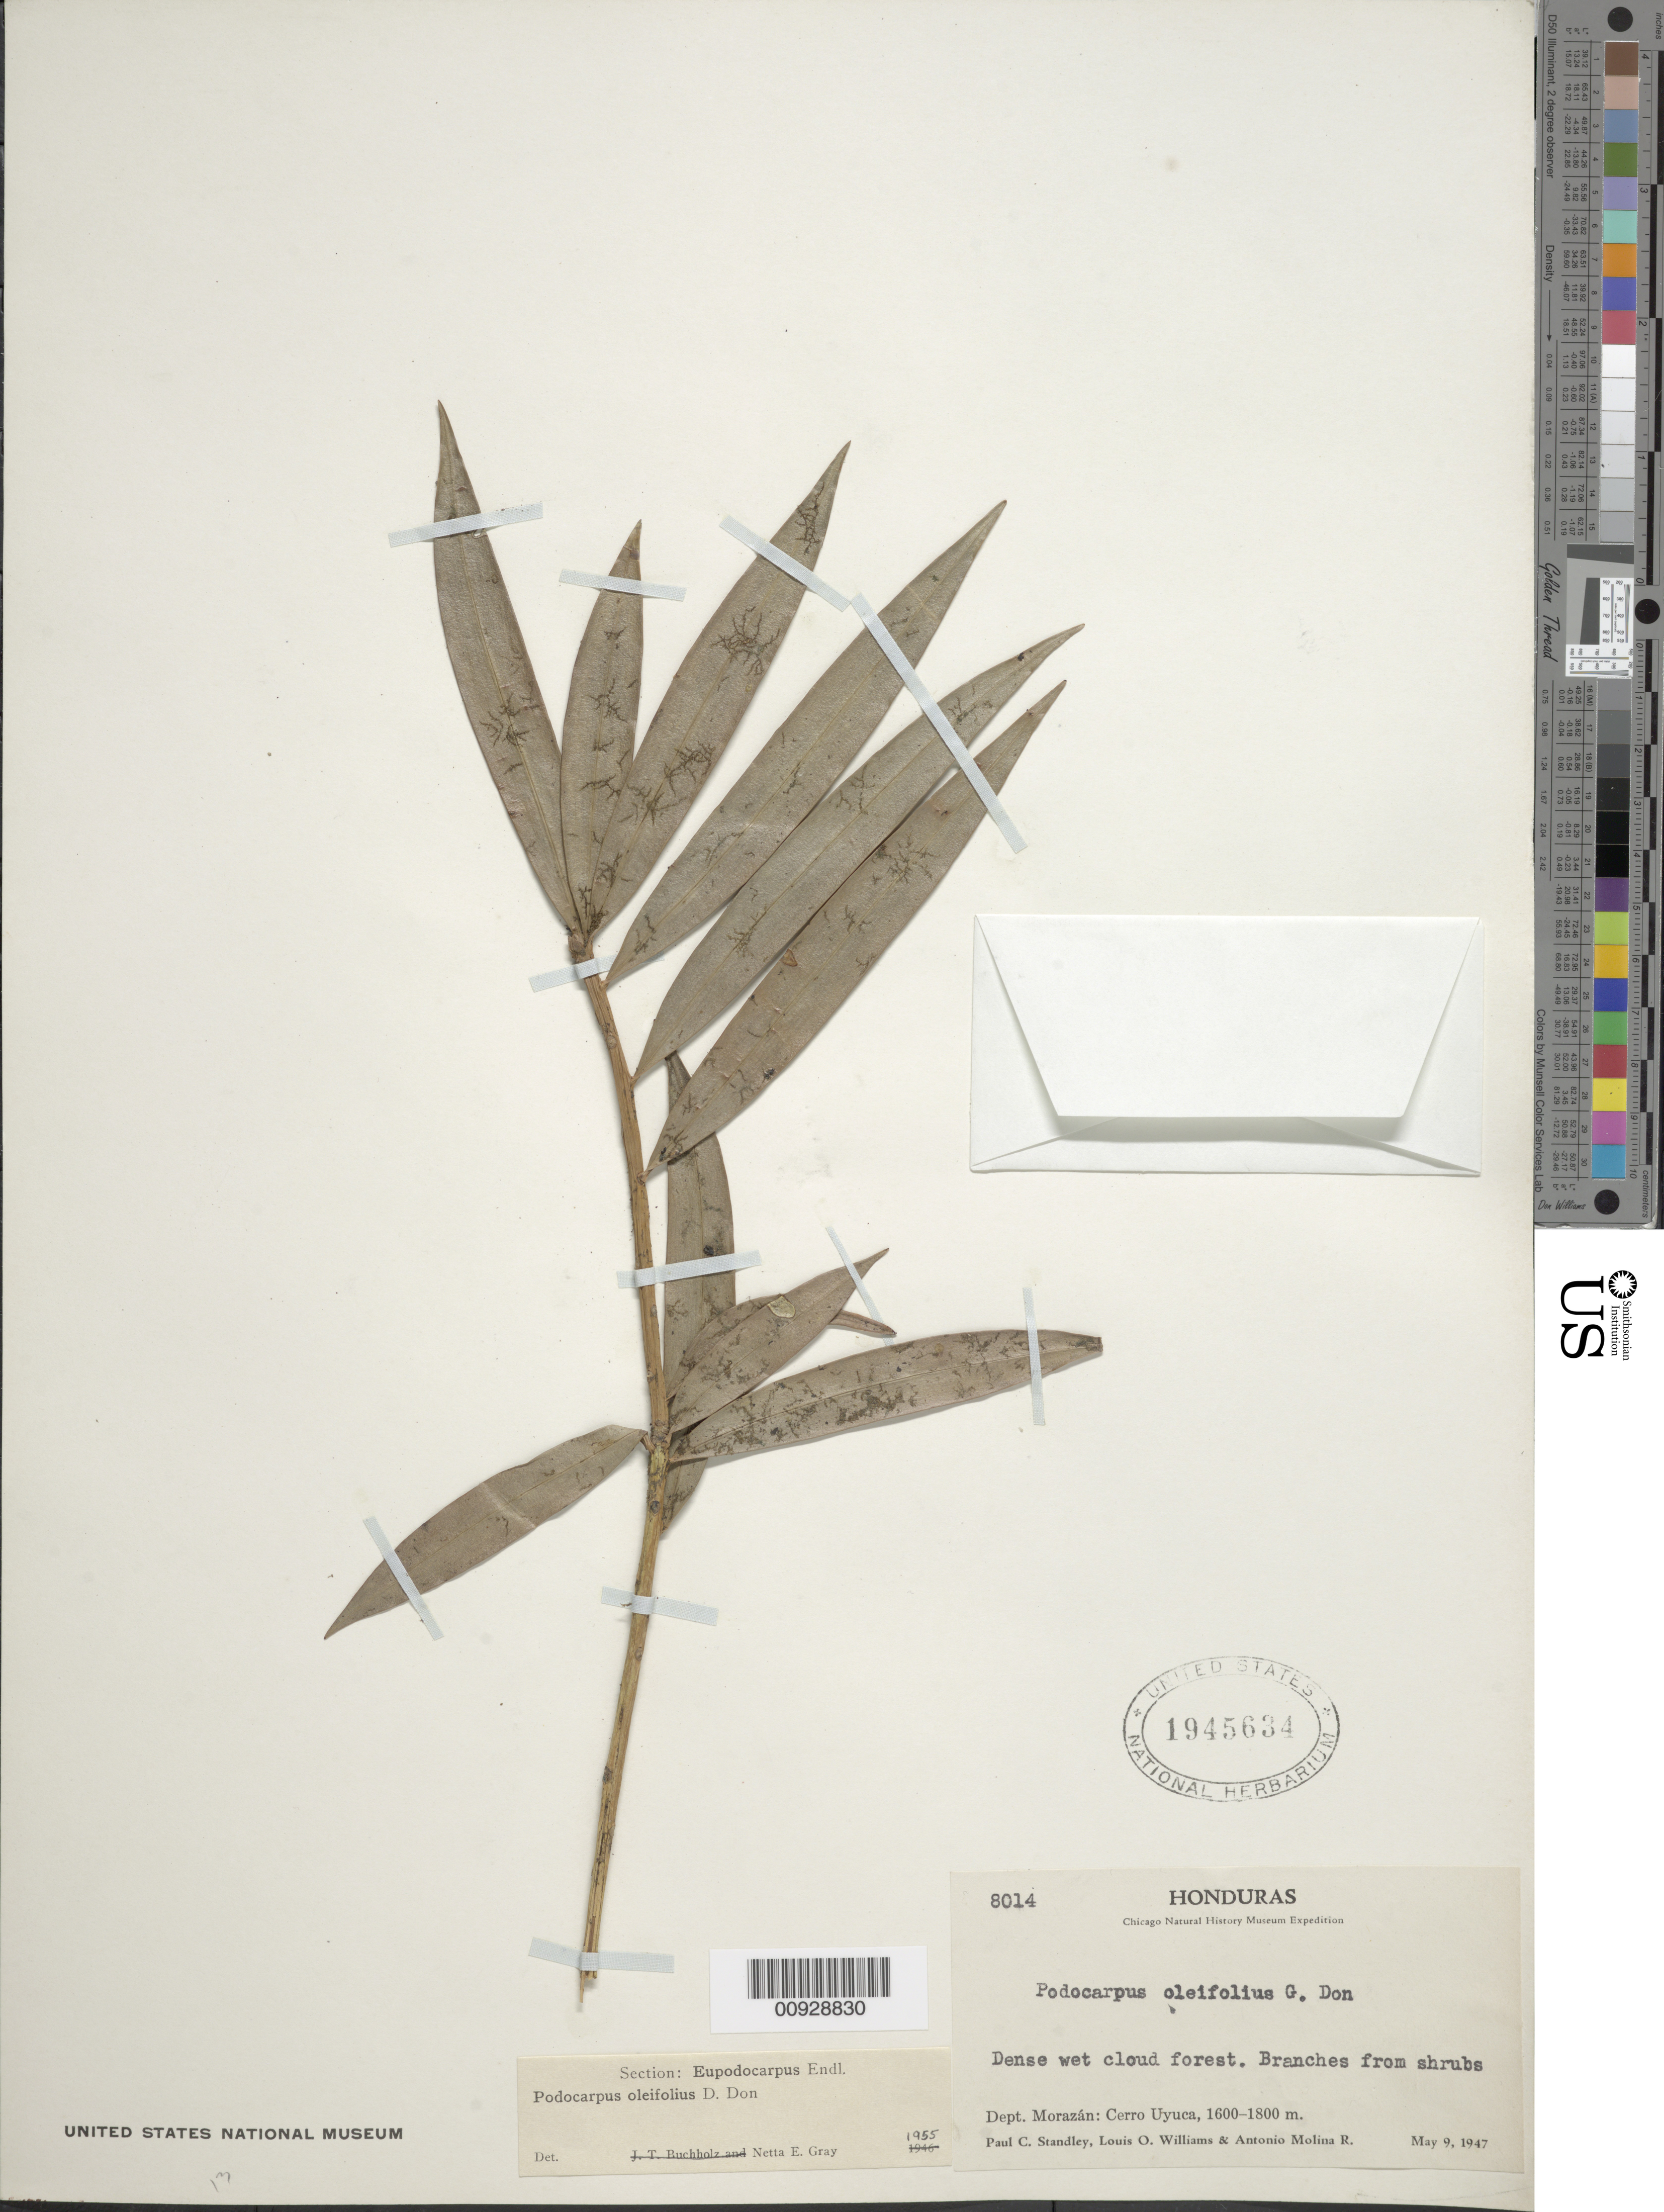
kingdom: Plantae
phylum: Tracheophyta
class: Pinopsida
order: Pinales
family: Podocarpaceae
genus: Podocarpus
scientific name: Podocarpus oleifolius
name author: D. Don ex Lamb.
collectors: P. C. Standley, L. O. Williams & A. Molina R.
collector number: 8014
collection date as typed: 09 May 1947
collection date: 1947-05-09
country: Honduras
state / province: Fco. Morazán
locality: Dept. Morazán: Cerro Uyuca.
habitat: Dense wet cloud forest.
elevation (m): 1800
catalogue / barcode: US 1945634